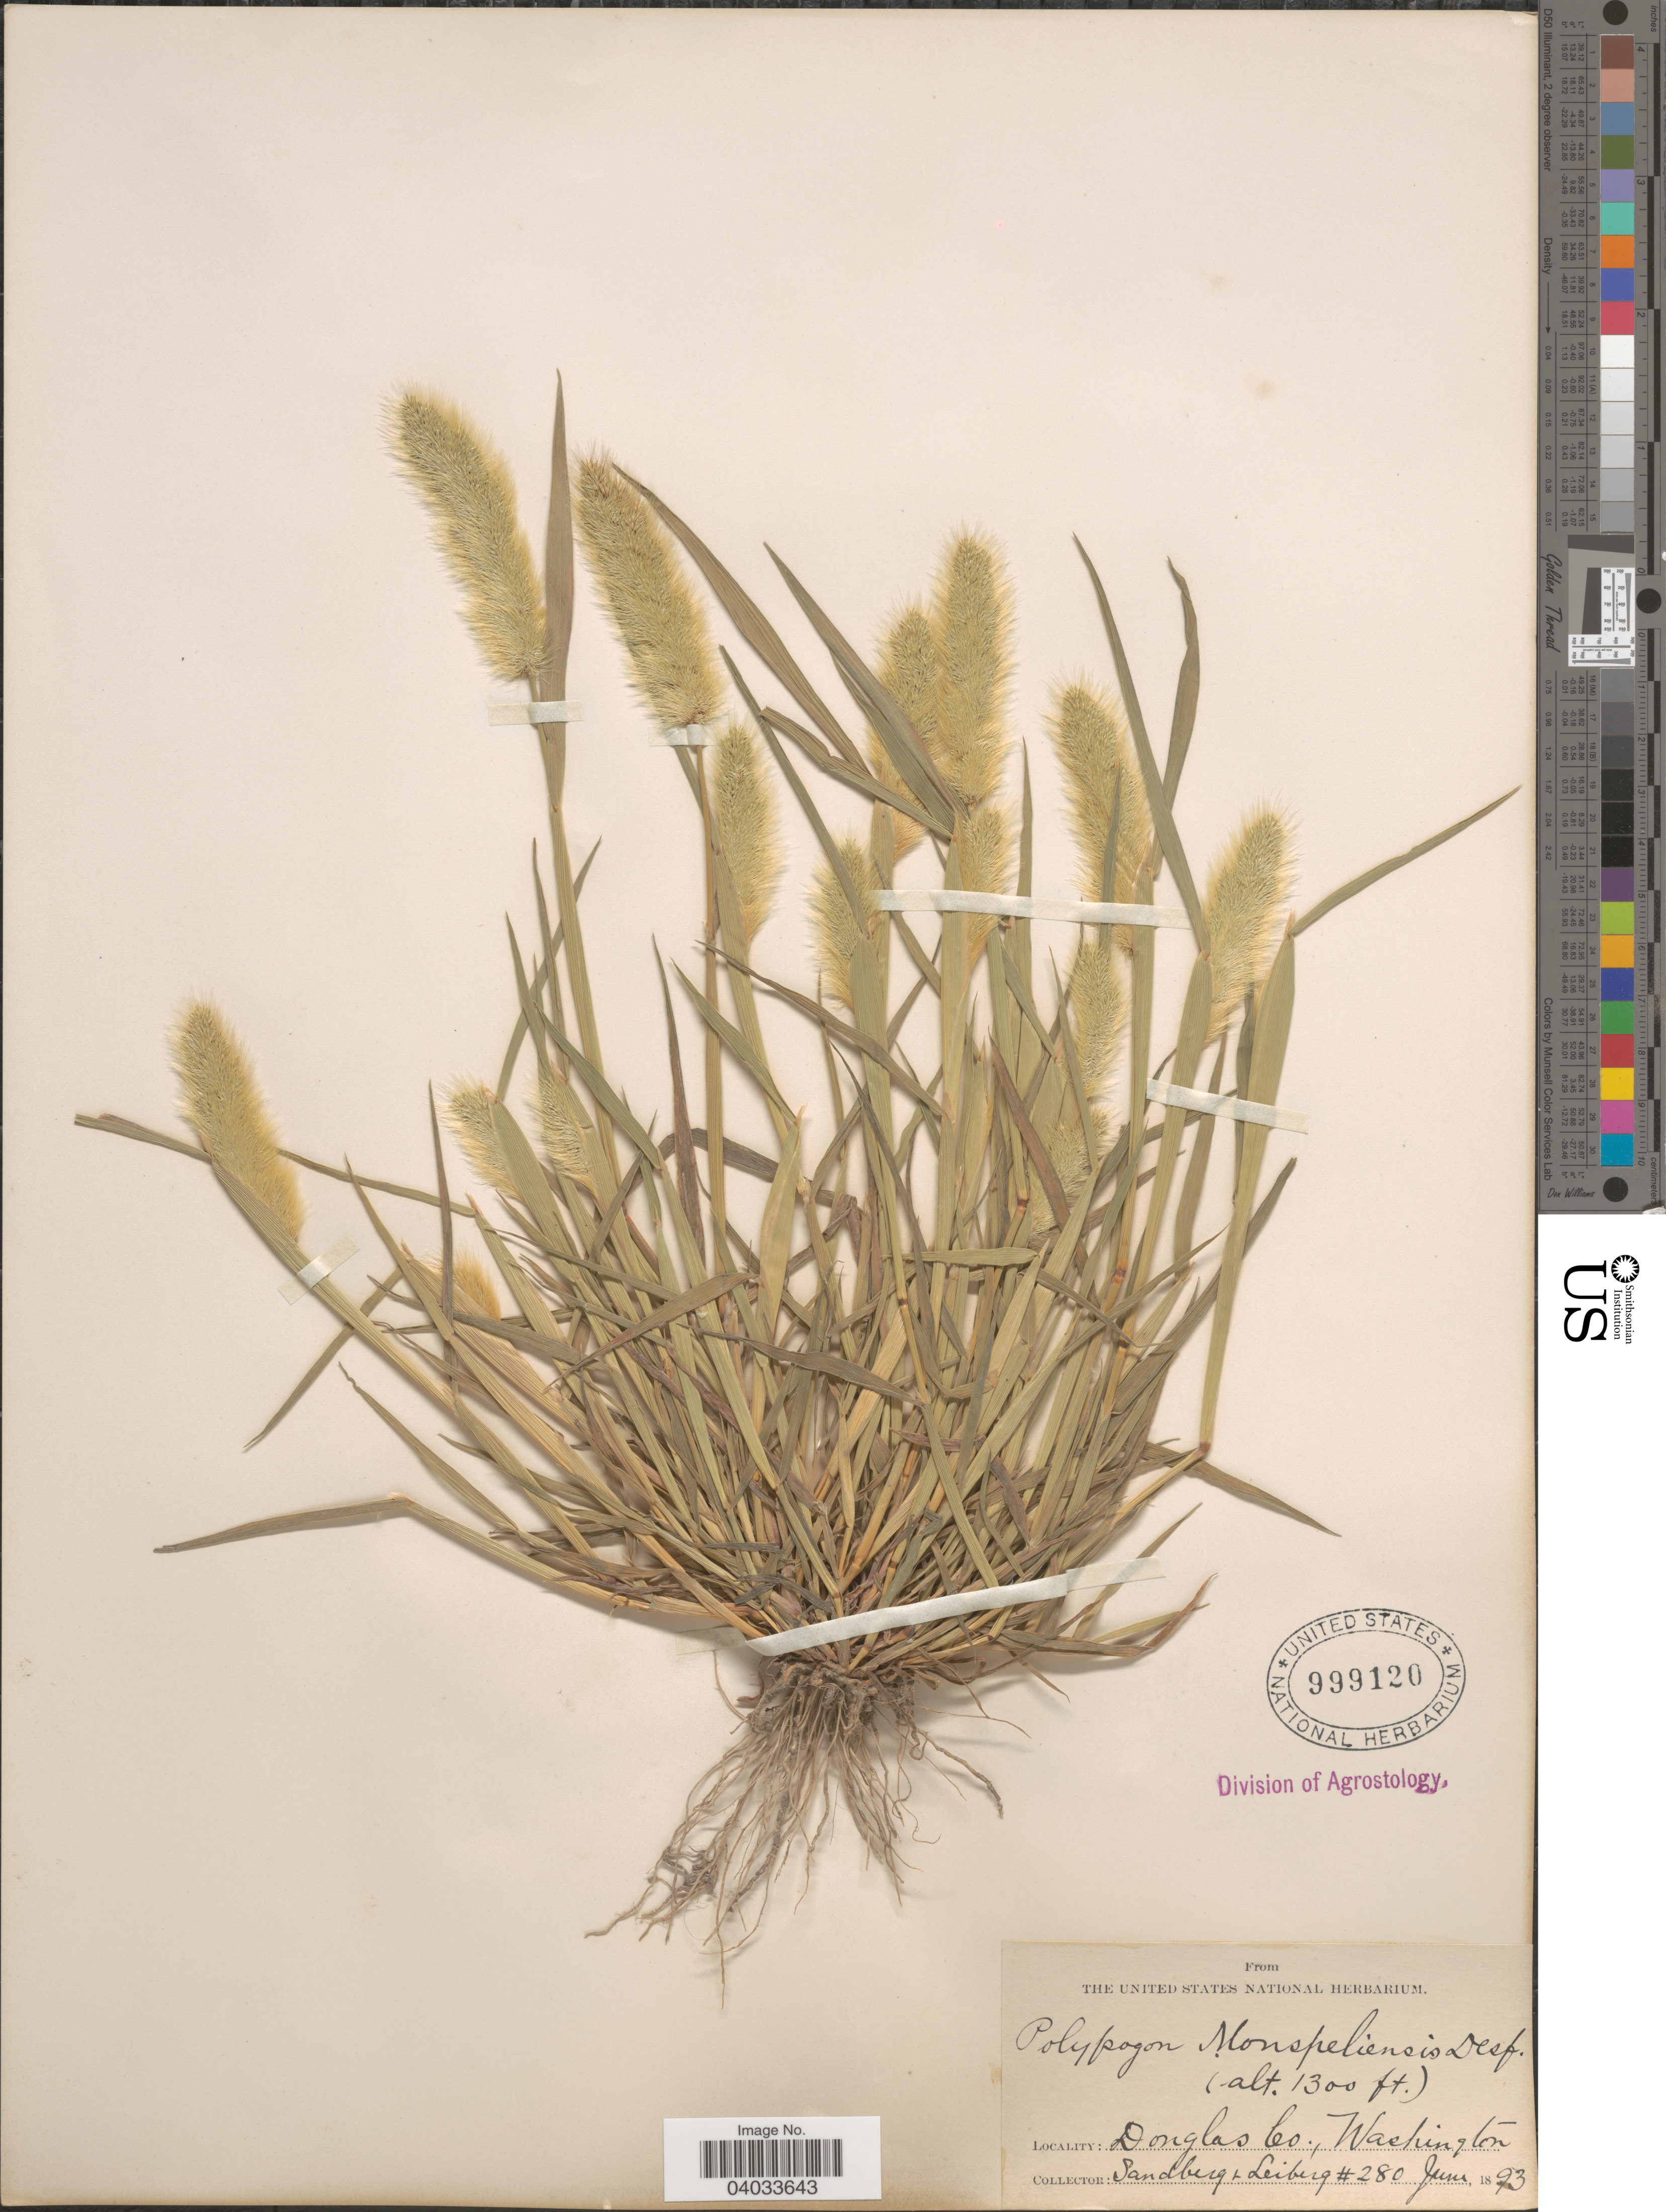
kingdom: Plantae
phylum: Tracheophyta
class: Liliopsida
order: Poales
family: Poaceae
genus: Polypogon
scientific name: Polypogon monspeliensis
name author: (L.) Desf.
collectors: Sandberg & -. Leiberg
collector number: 280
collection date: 1893-06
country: United States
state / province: Washington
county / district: Douglas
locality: Douglas Co.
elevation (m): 396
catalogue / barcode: US 999120